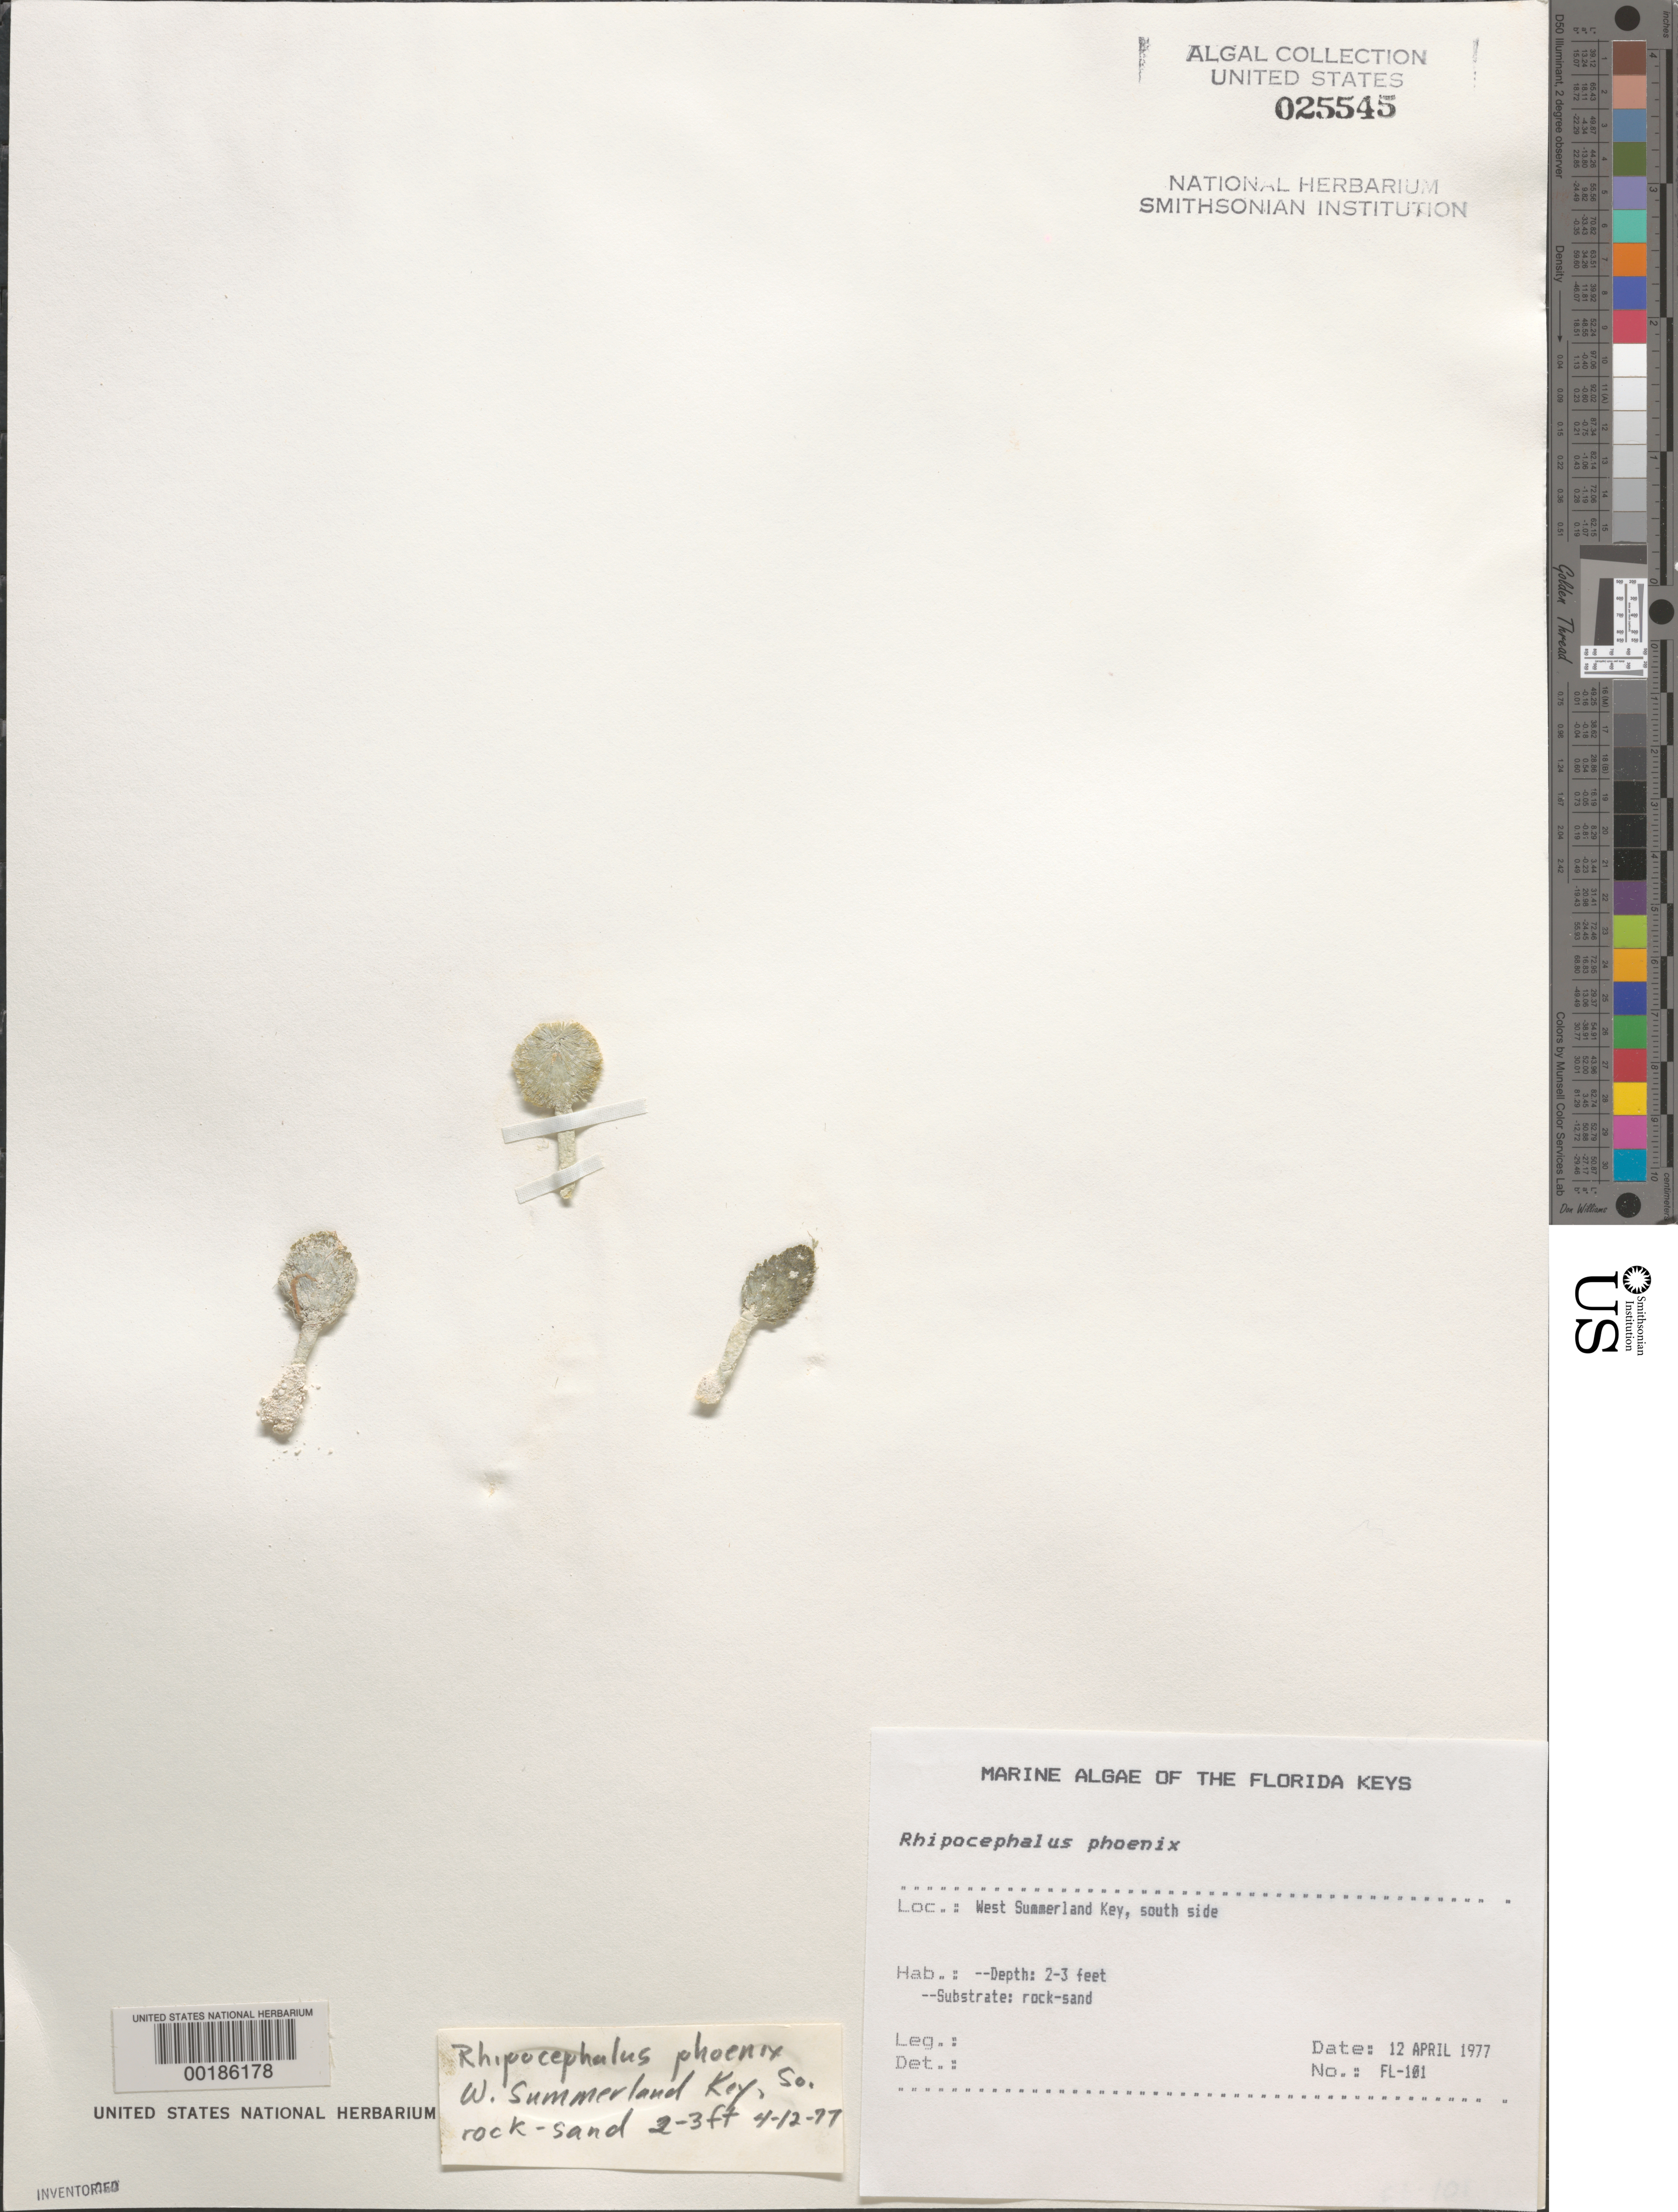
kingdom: Plantae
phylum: Chlorophyta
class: Ulvophyceae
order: Bryopsidales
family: Udoteaceae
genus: Rhipocephalus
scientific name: Rhipocephalus phoenix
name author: (J. Ellis & Sol.) Kütz.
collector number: FL-101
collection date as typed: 12 Apr 1977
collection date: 1977-04-12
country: United States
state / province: Florida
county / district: Monroe County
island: West Summerland Key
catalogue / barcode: US 25545